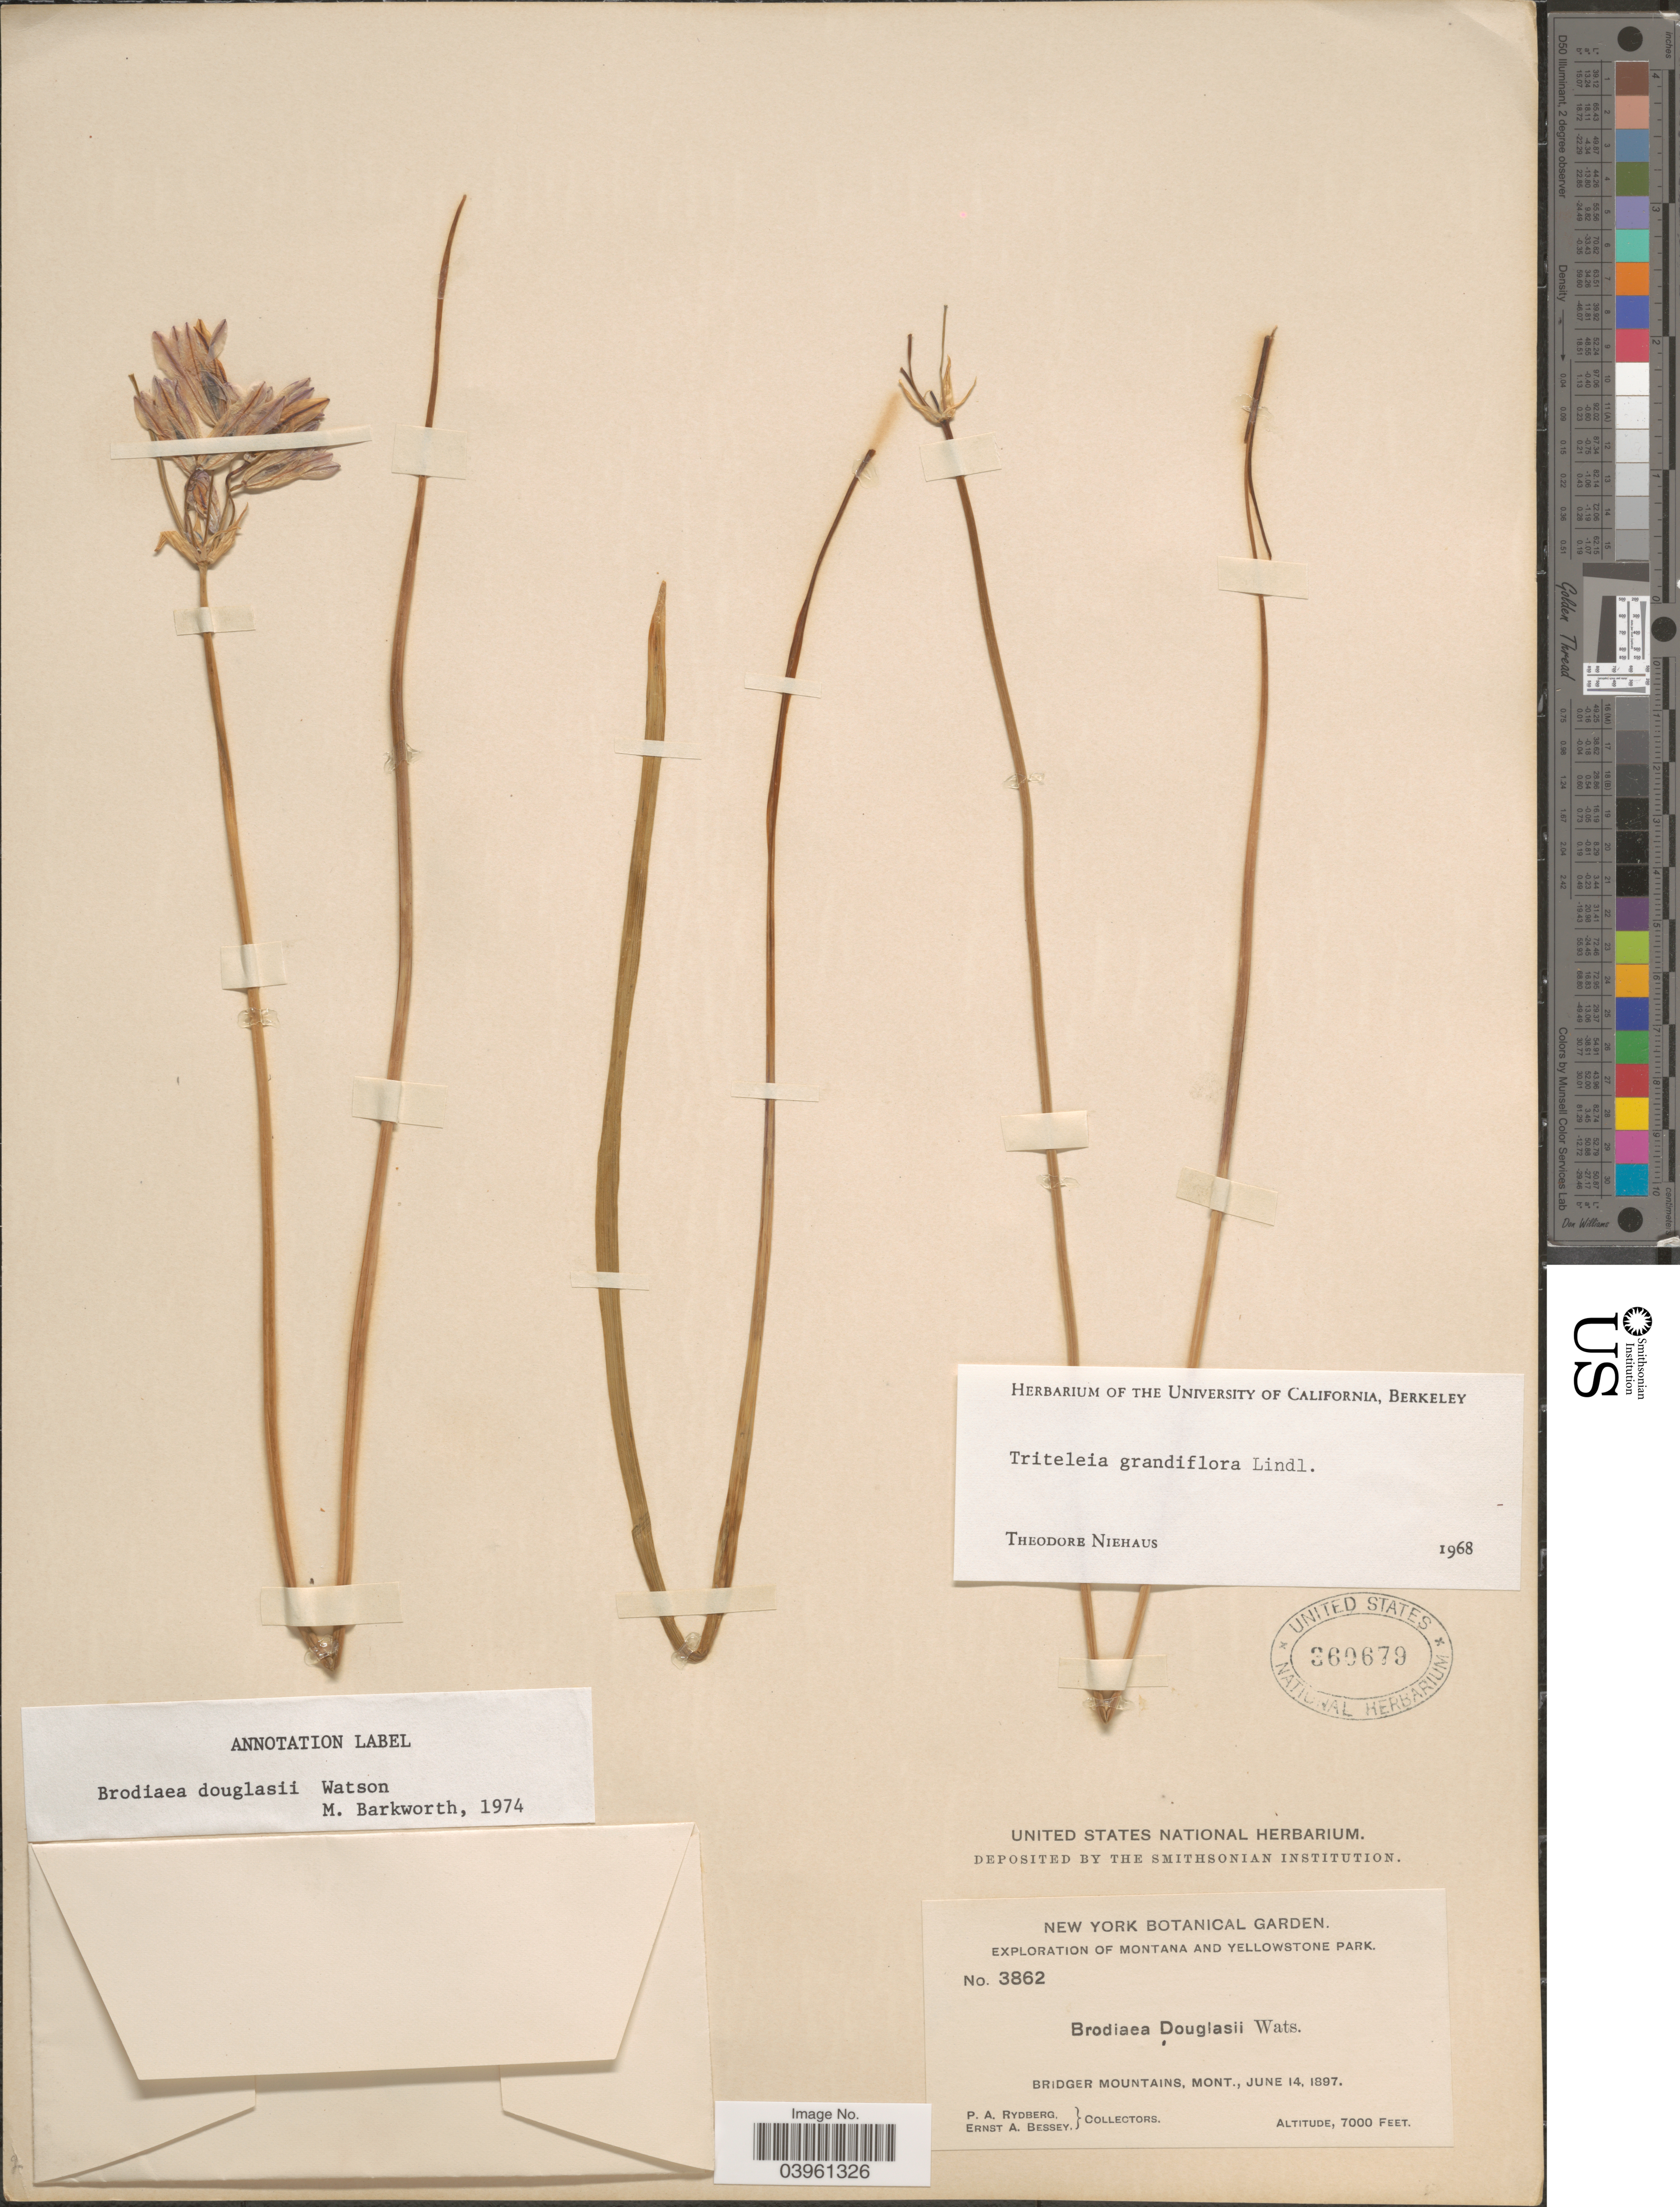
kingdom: Plantae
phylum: Tracheophyta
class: Liliopsida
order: Asparagales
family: Asparagaceae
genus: Triteleia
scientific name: Triteleia grandiflora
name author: Lindl.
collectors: P. A. Rydberg & E. A. Bessey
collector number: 3862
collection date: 1897-06-14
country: United States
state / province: Montana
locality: Yellowstone Park. Bridger Mountains.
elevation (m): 2134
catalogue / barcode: US 360679